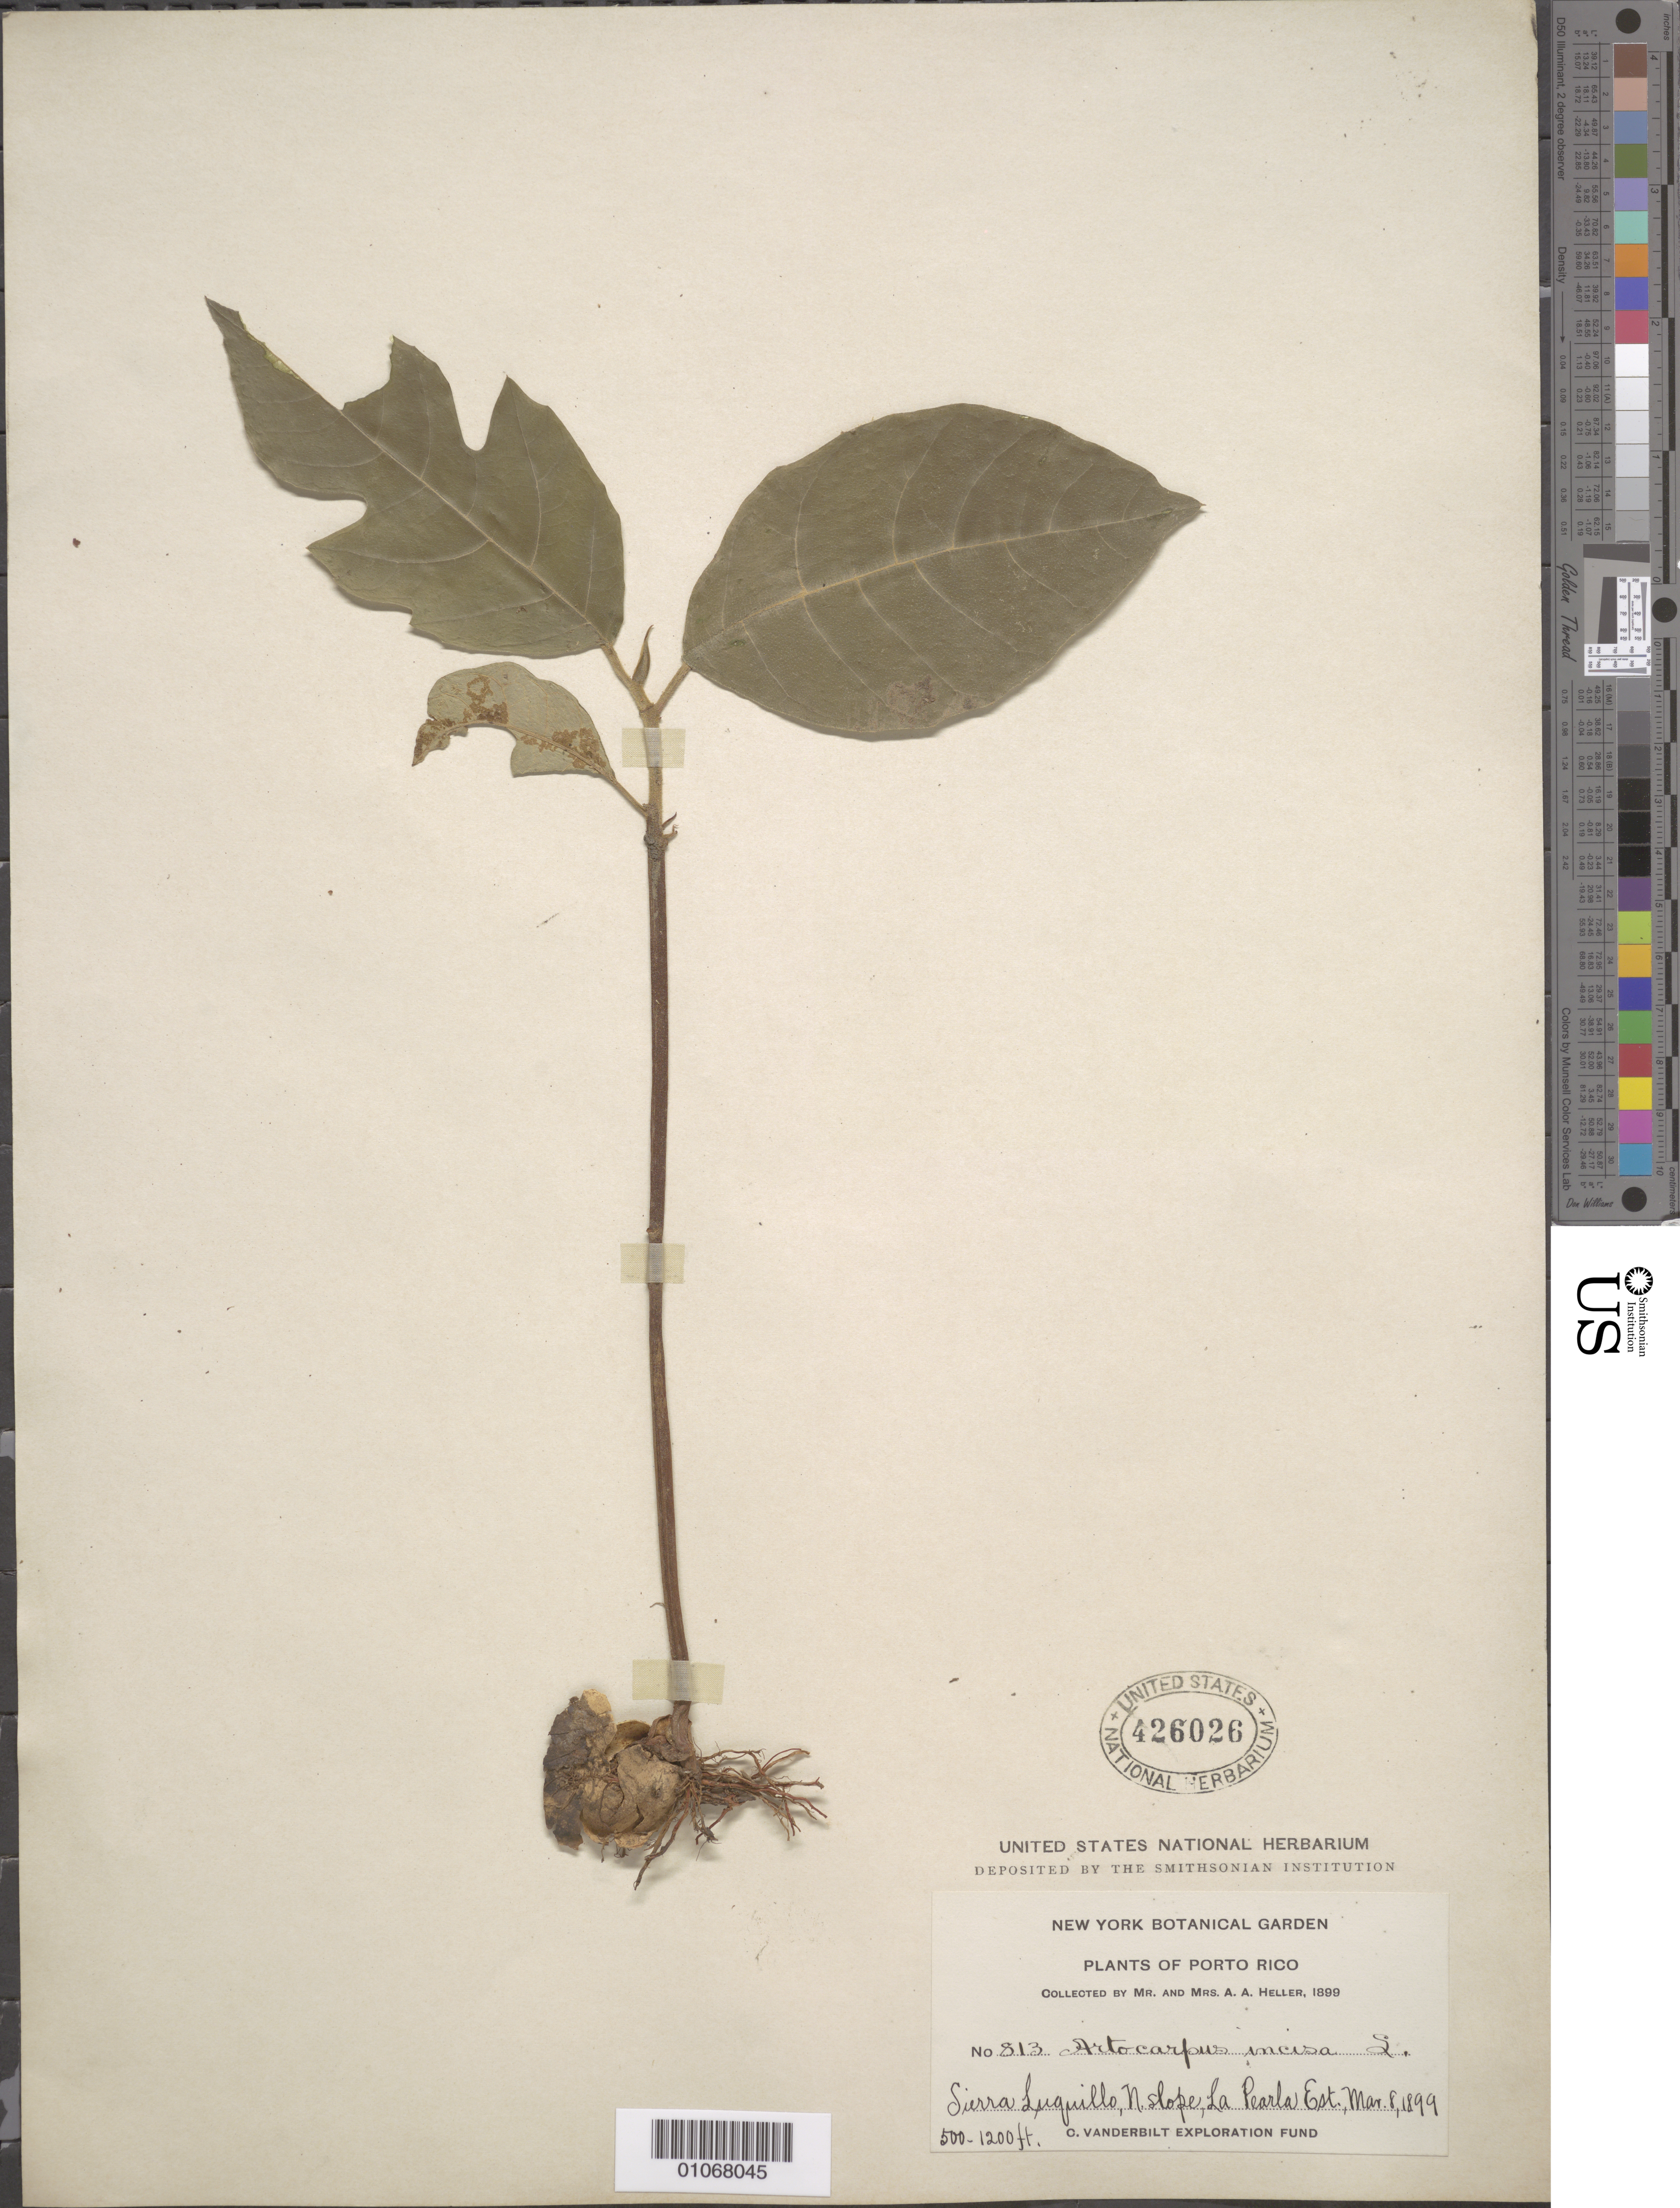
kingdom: Plantae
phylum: Tracheophyta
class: Magnoliopsida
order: Rosales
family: Moraceae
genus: Artocarpus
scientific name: Artocarpus incisus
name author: (Thunb.) L. f.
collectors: E. Heller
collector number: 813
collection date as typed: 08 Mar 1899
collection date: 1899-03-08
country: Puerto Rico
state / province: Luquillo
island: Puerto Rico I.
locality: Sierra Luquillo, in slope. La Pearla.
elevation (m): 152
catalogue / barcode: US 426026